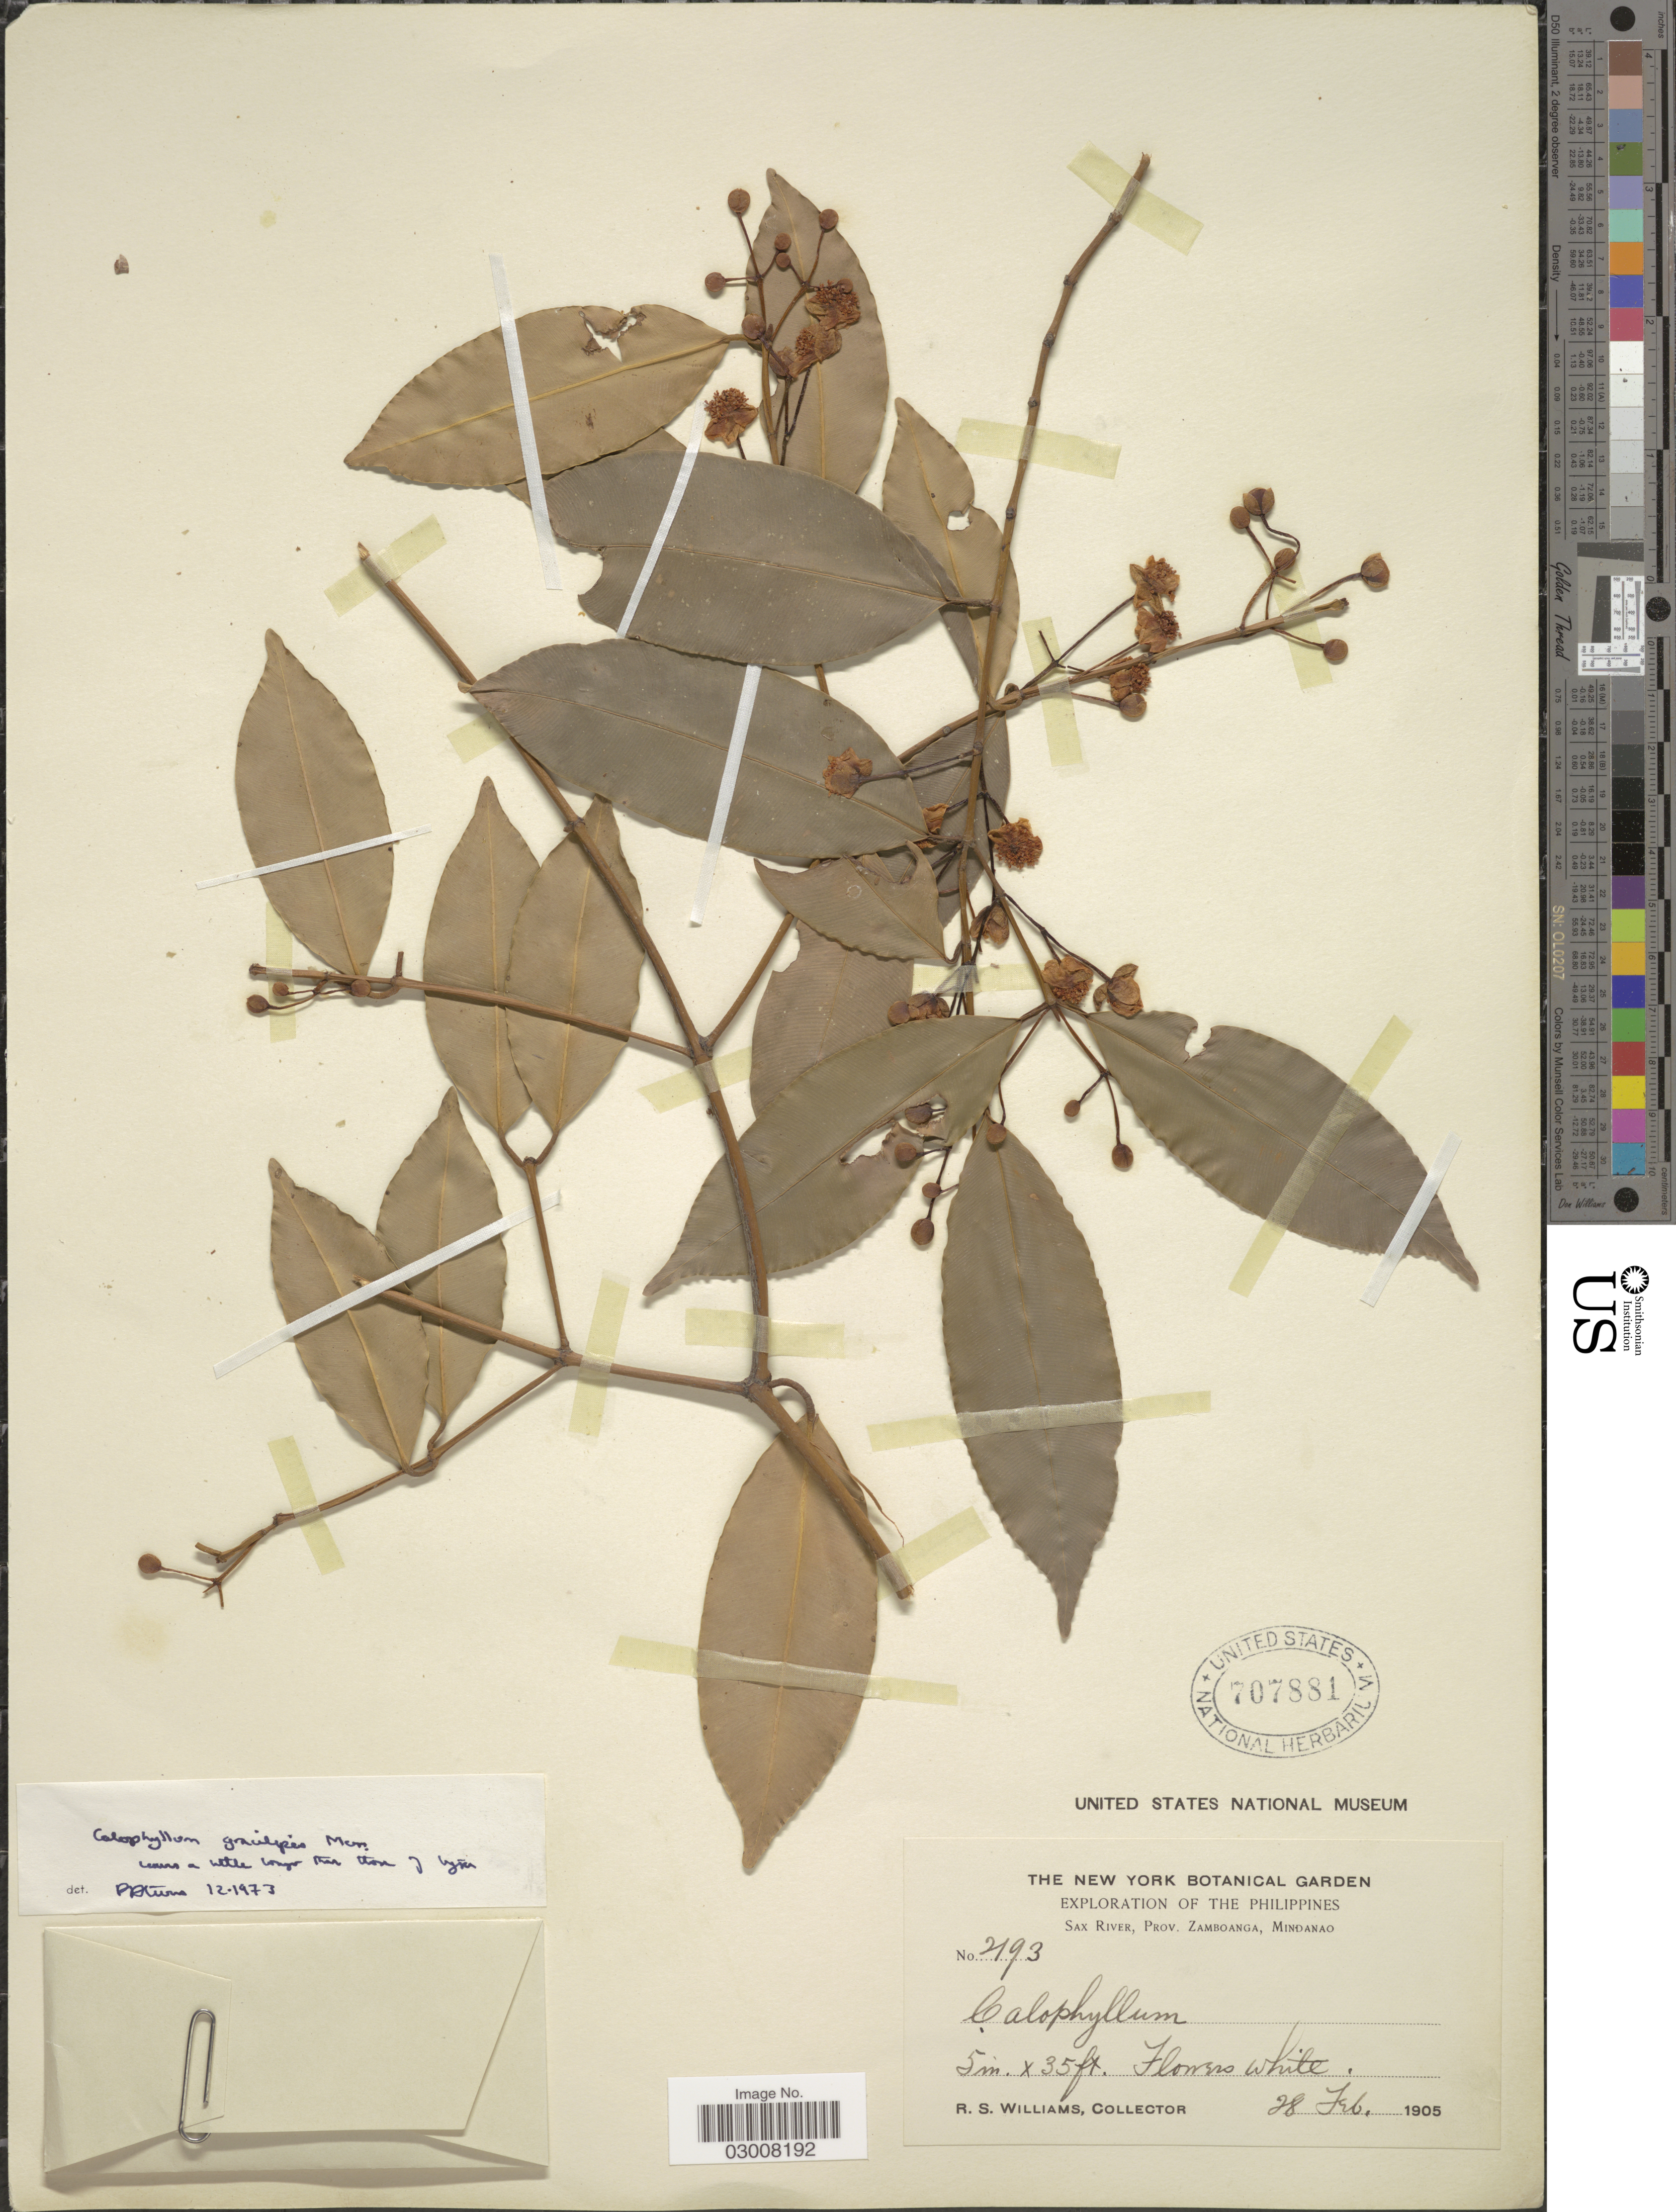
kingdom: Plantae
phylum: Tracheophyta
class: Magnoliopsida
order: Malpighiales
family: Calophyllaceae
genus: Calophyllum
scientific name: Calophyllum gracilipes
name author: Merr.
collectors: R. S. Williams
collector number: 2193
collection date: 1905-02-28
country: Philippines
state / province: Zamboanga Peninsula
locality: Sax River, Prov. Zamboanga, Mindanao.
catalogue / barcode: US 707881